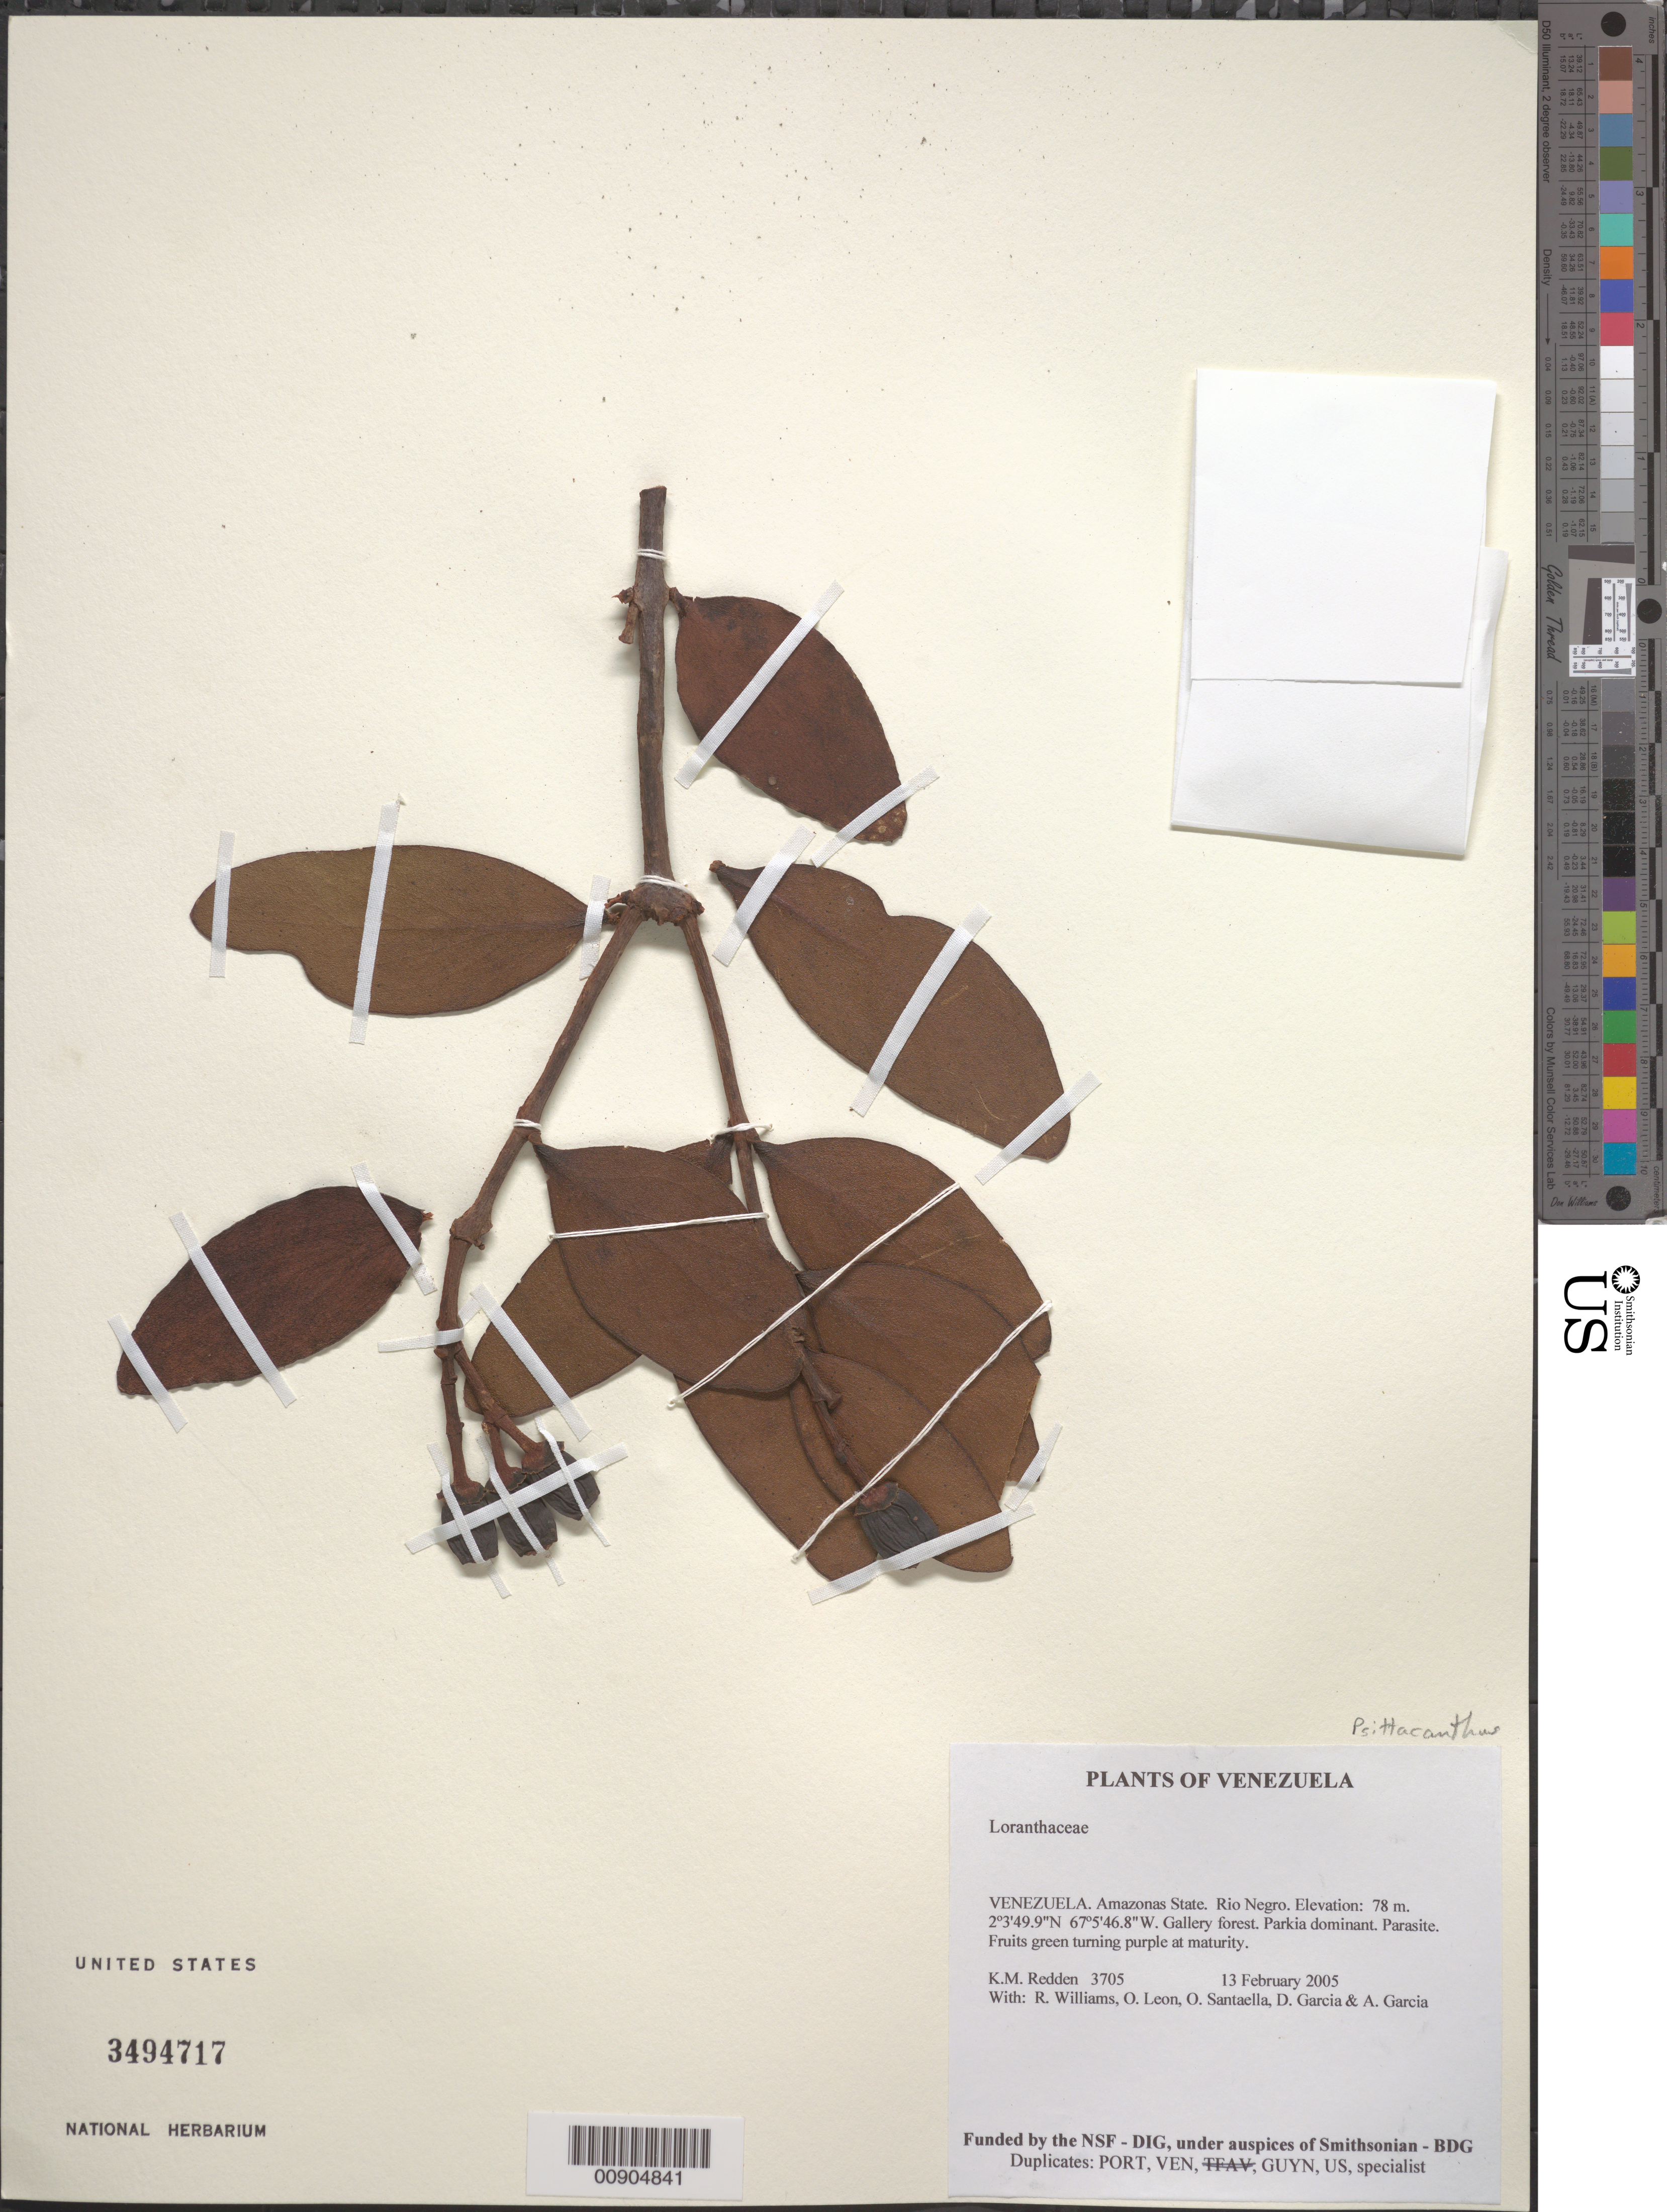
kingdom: Plantae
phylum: Tracheophyta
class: Magnoliopsida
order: Santalales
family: Loranthaceae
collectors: K. M. Redden, R. Williams, O. León, O. Santaella, D. Garcia & A. Garcia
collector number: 3705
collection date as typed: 13 February 2005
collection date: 2005-02-13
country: Venezuela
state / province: Amazonas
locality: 28 - Rio Negro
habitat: Gallery forest. Parkia dominant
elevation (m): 78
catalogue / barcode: US 3494717